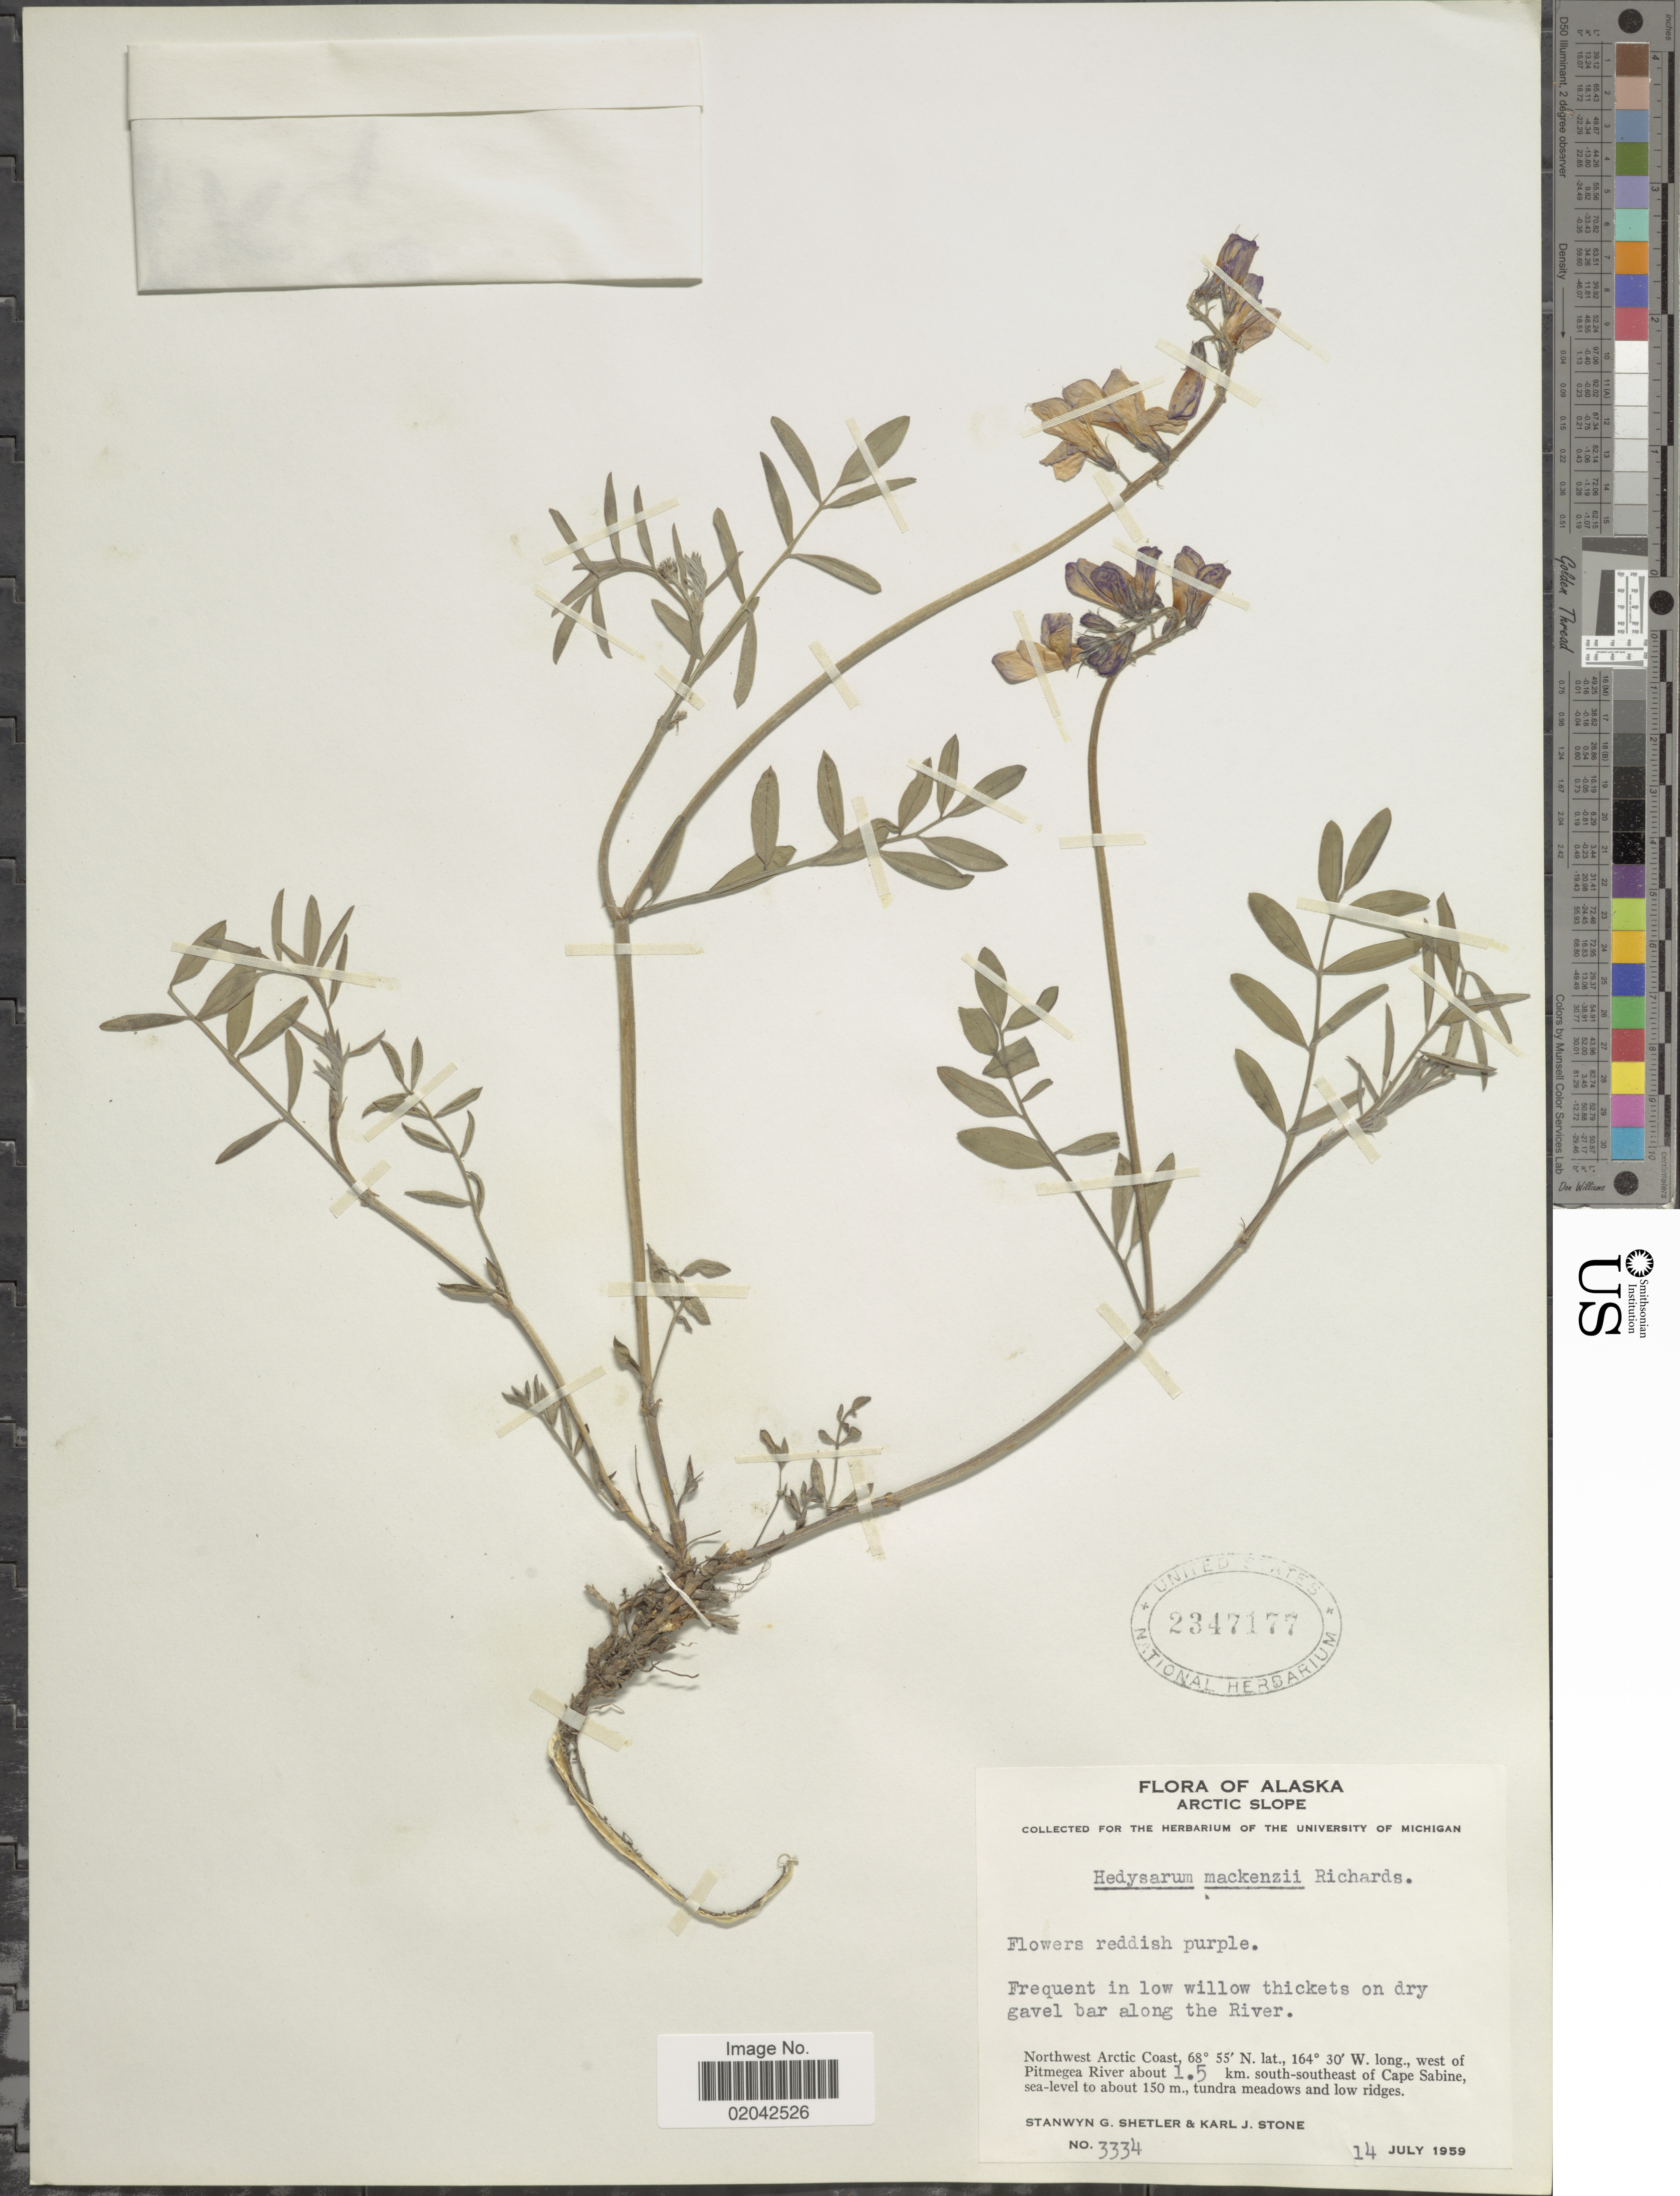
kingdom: Plantae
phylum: Tracheophyta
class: Magnoliopsida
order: Fabales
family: Fabaceae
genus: Hedysarum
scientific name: Hedysarum mackenziei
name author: Richardson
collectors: S. Shetler & K. J. Stone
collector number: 3334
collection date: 1959-07-14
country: United States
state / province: Alaska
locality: Arctic slope, in low willow thickets on dry gavel bar along the River, Northwest Arctic Coast, west of Pitmega River about 1.5 km. south-southeast of Cape Sabine.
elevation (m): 150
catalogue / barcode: US 2347177